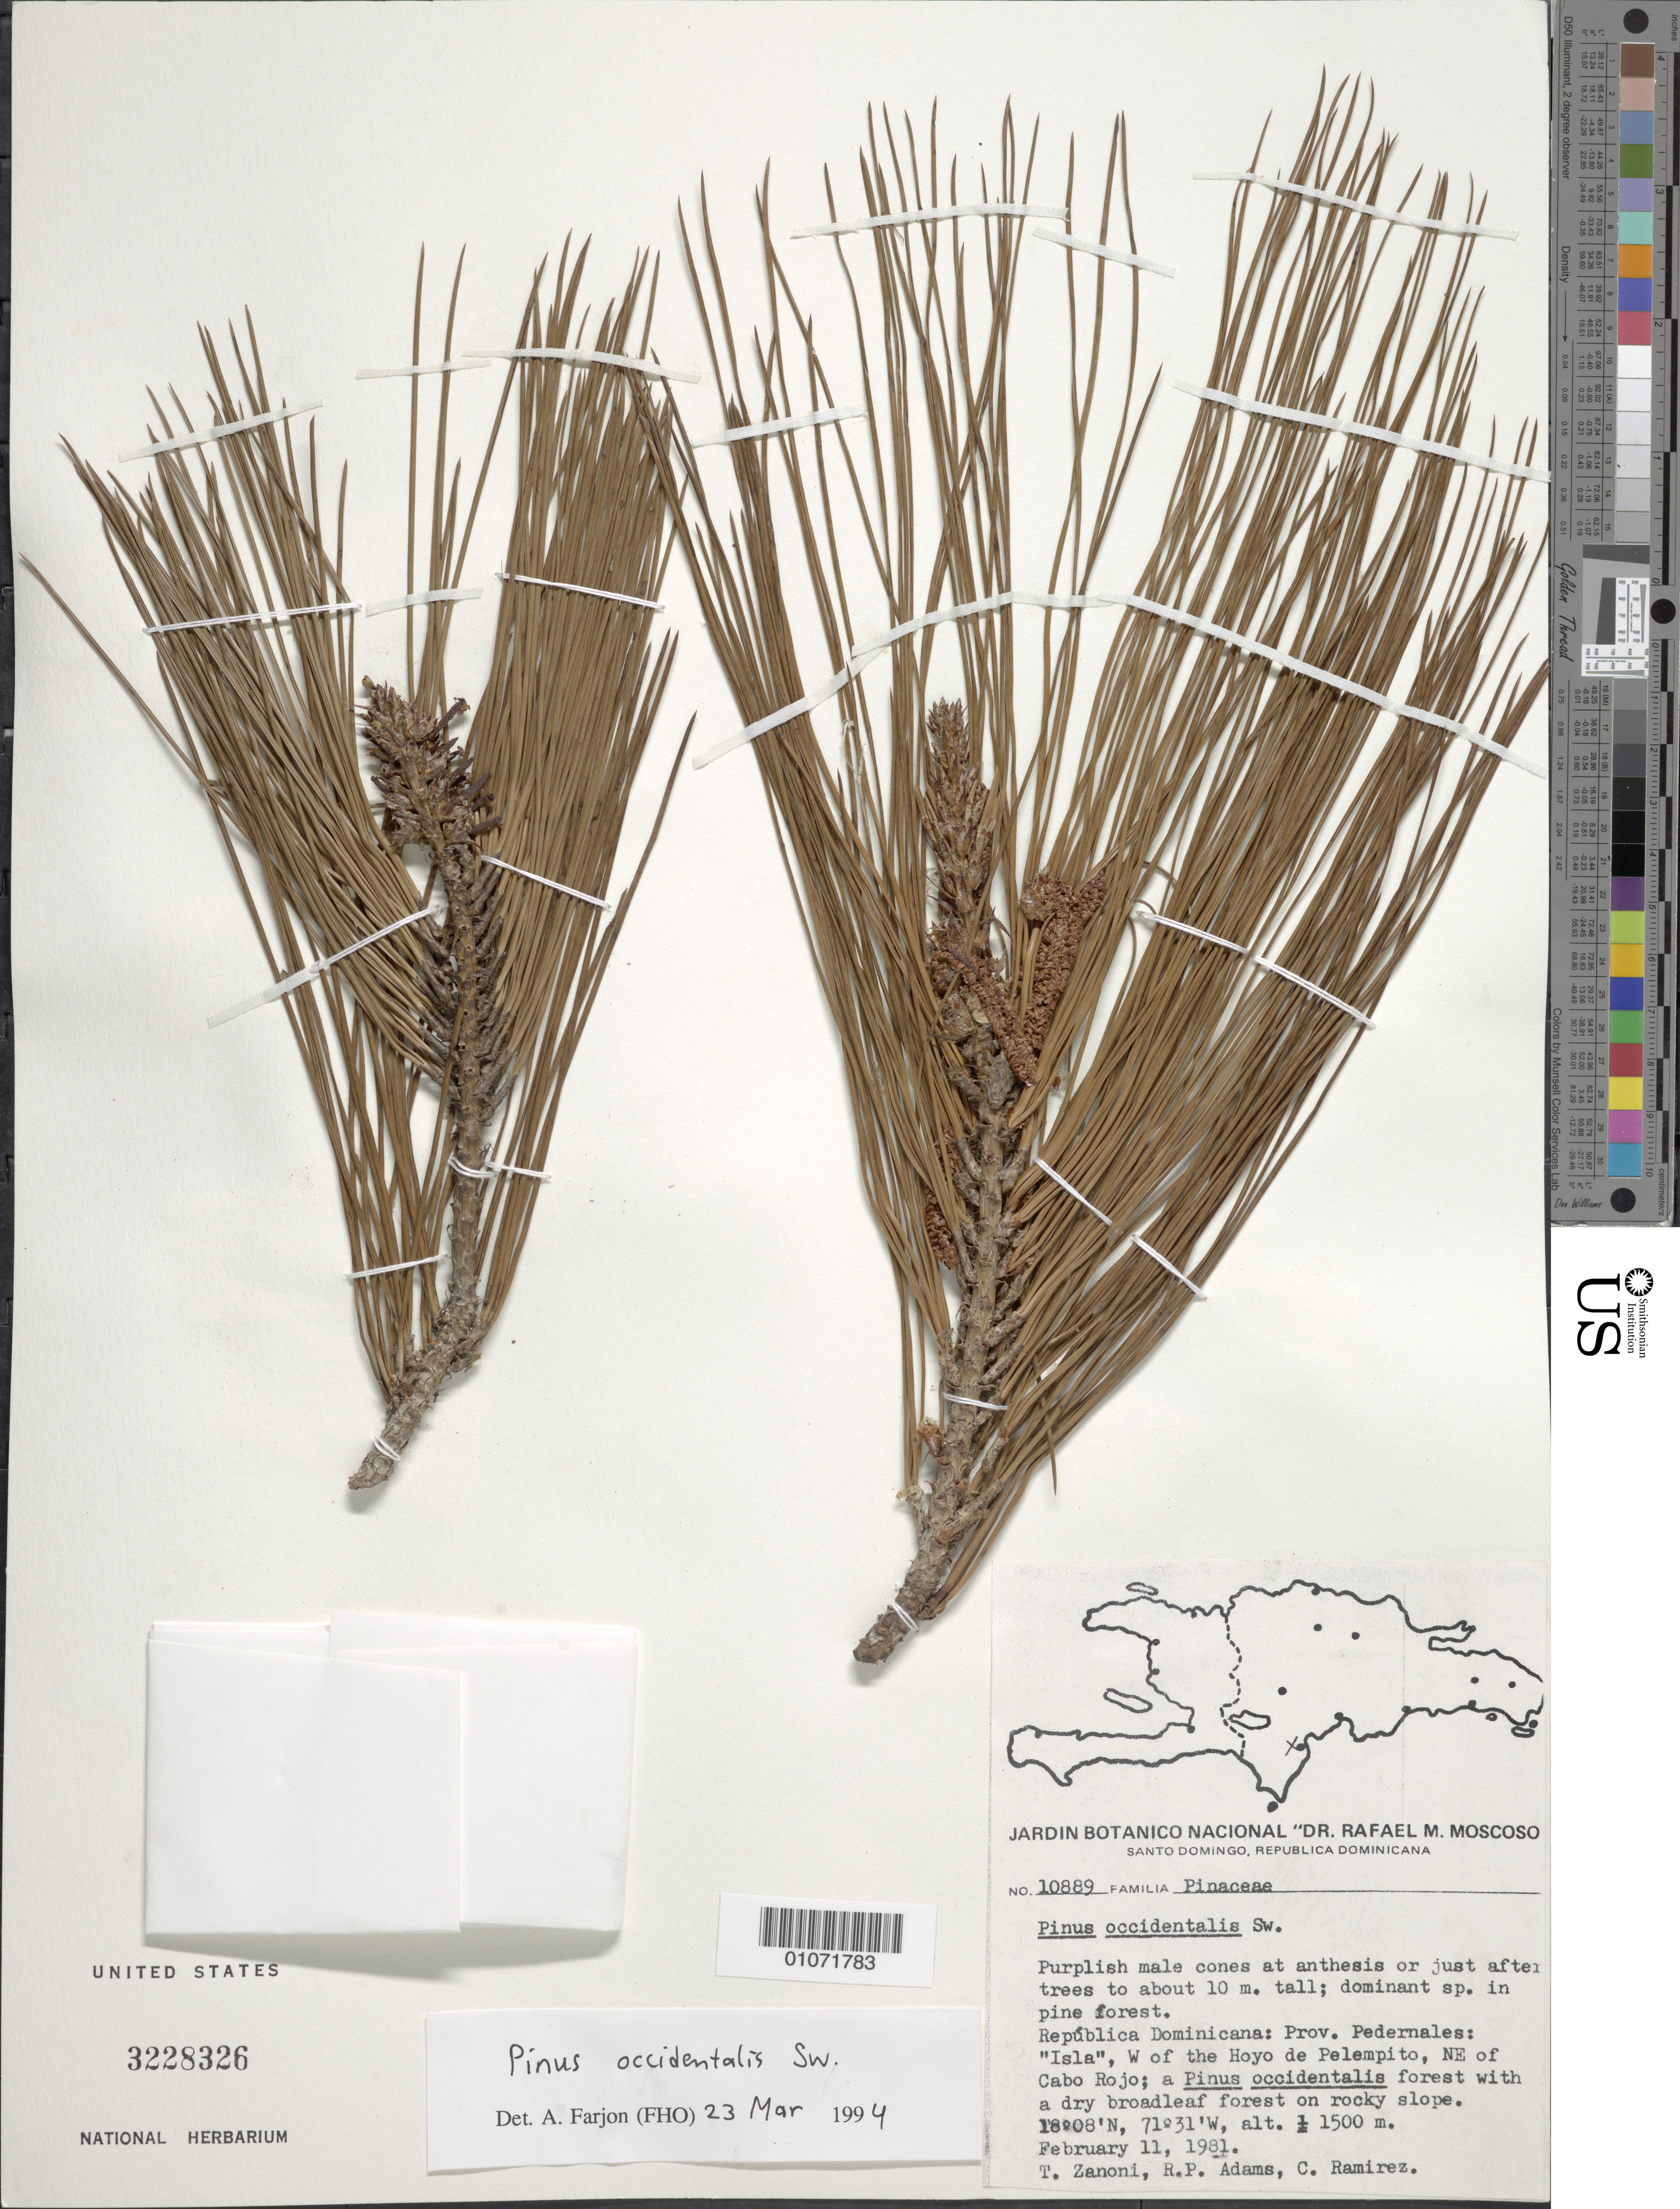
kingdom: Plantae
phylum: Tracheophyta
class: Pinopsida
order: Pinales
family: Pinaceae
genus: Pinus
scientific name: Pinus occidentalis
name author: Sw.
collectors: T. A. Zanoni, P. Adams & C. Ramirez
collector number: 10889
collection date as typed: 11 Feb 1981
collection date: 1981-02-11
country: Dominican Republic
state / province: Santo Domingo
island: Hispaniola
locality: Republica Dominicana: Prov. Peddernales: "Isla", W of the Yoyo de Pelempi to, NE of Cabo Rojo; a Pinus occidentalis forest with a dry broadleaf forest on rocky slope.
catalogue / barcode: US 3228326